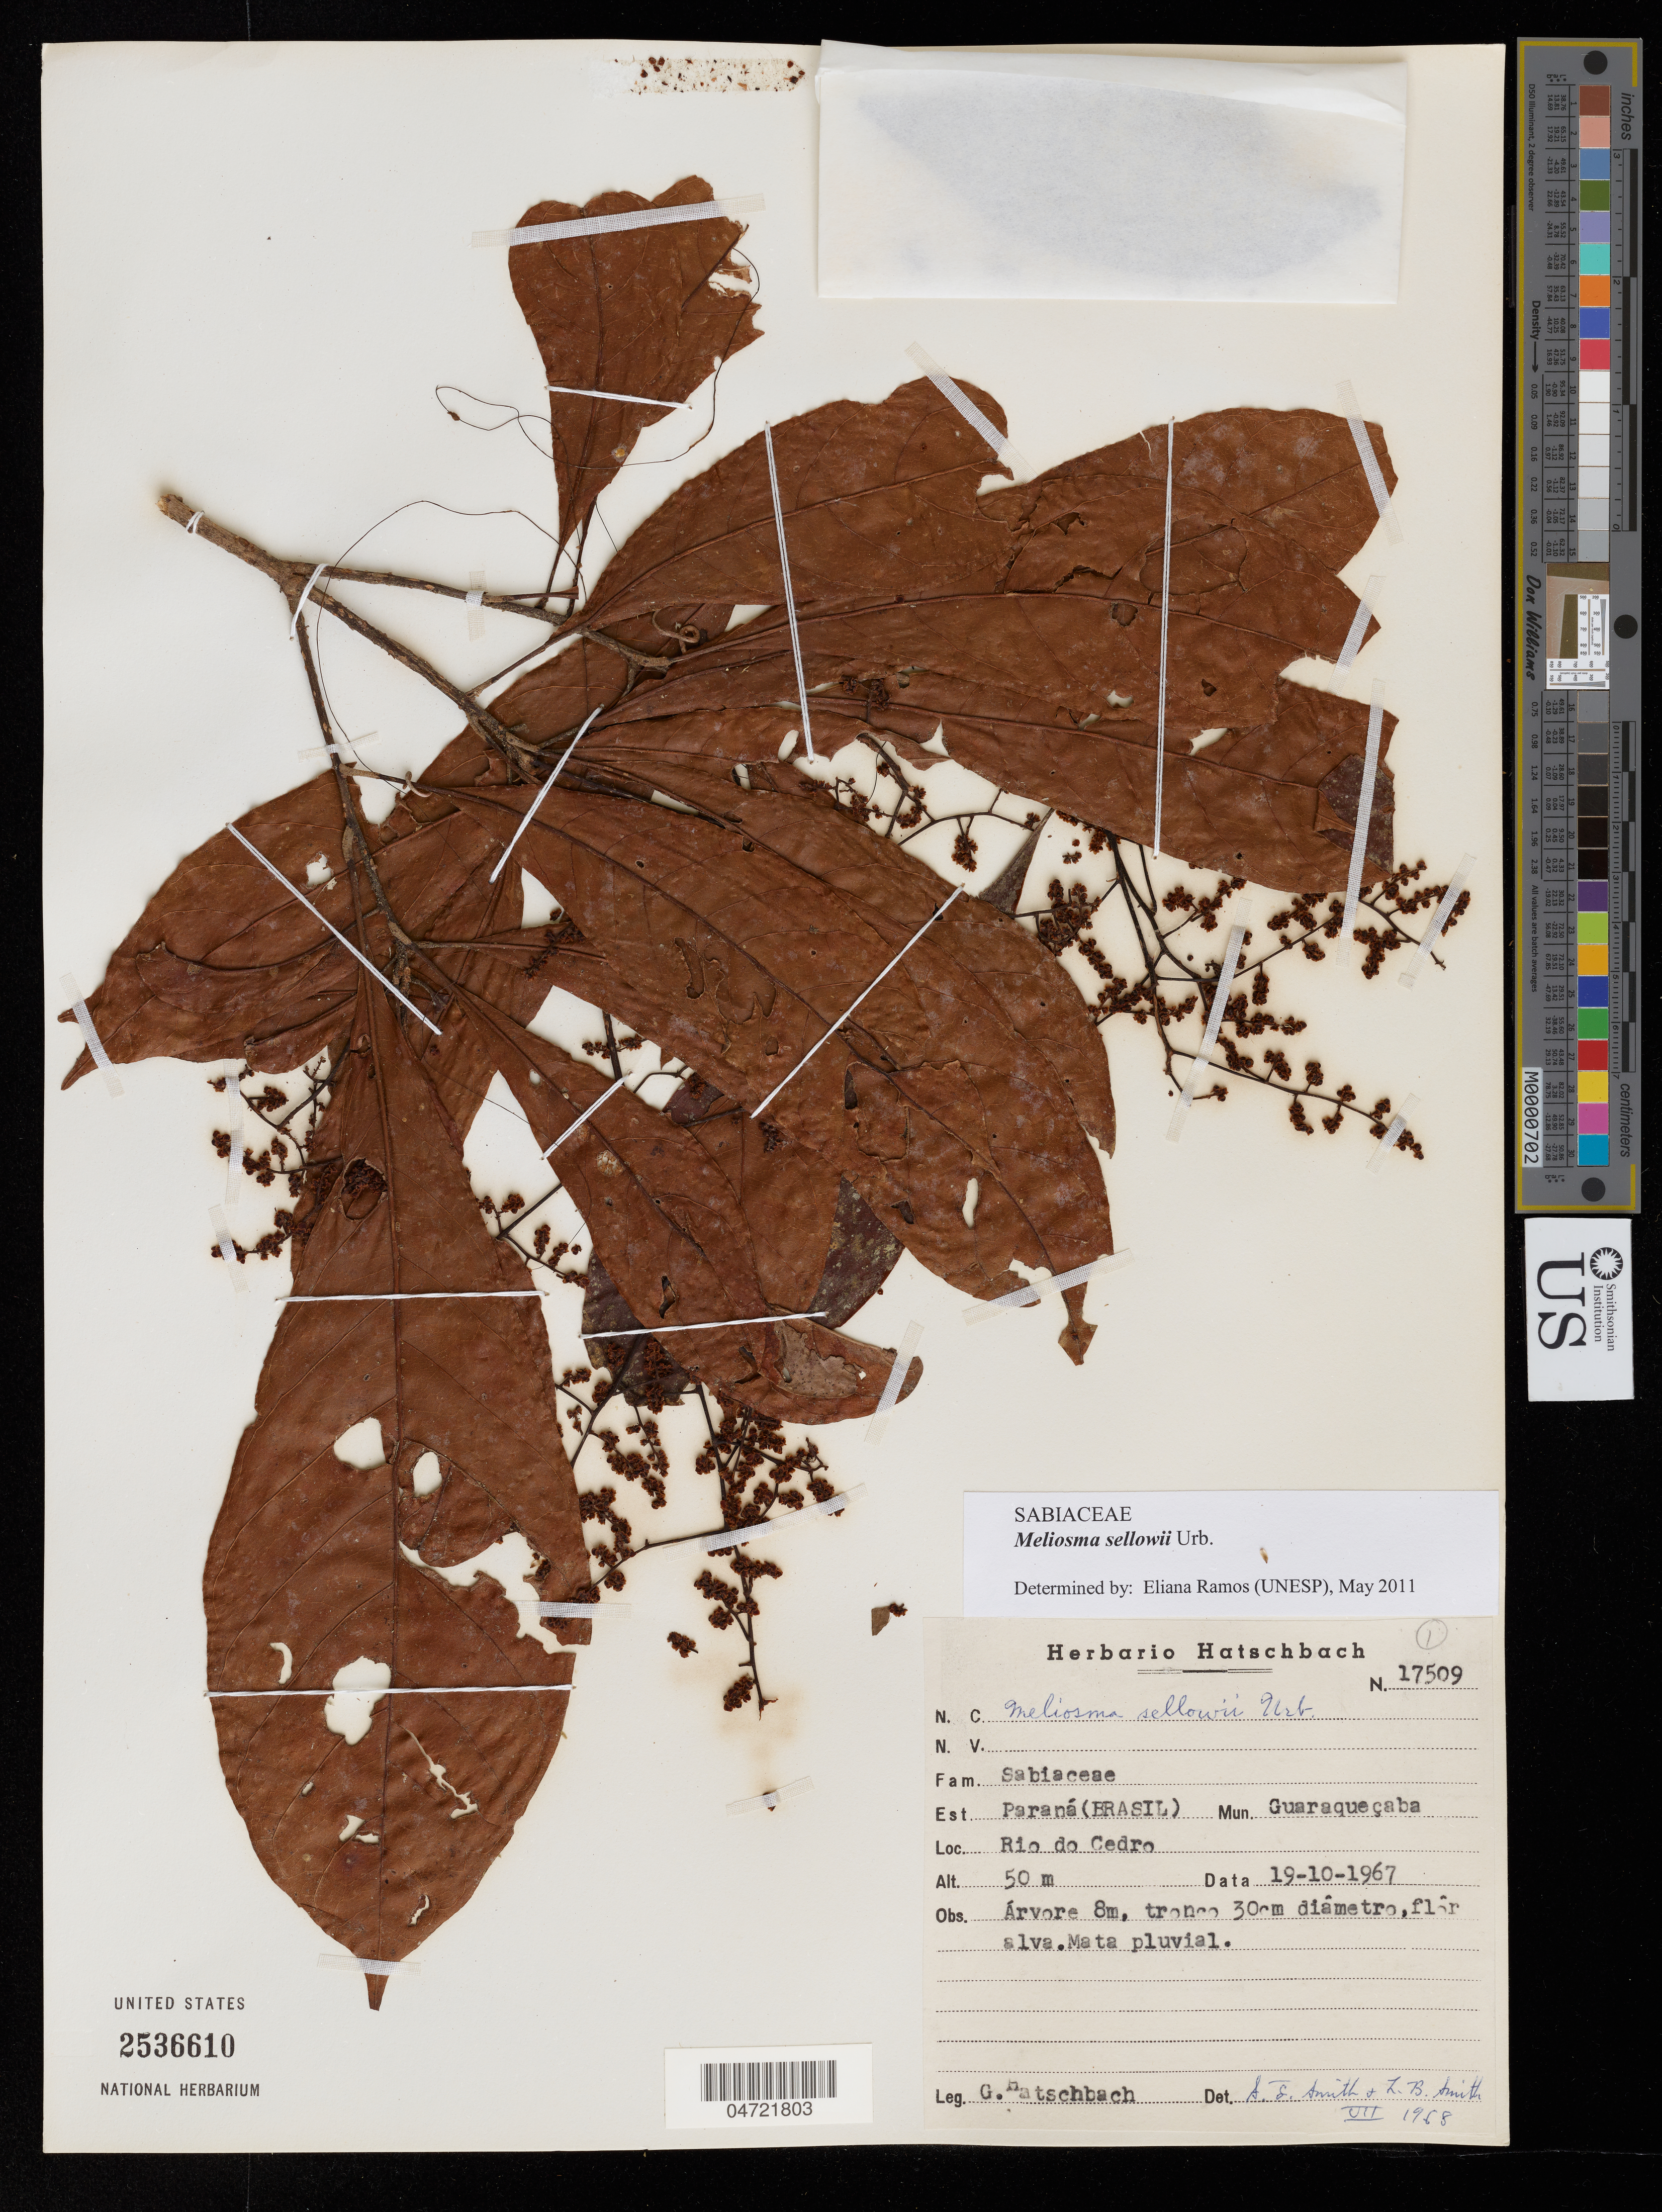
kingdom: Plantae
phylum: Tracheophyta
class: Liliopsida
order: Alismatales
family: Araceae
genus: Anthurium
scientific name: Anthurium consimile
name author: Schott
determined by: Croat, Thomas B., Missouri Botanical Garden (MO)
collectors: E. P. Killip & A. C. Smith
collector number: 24071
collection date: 1929-05-29/1929-06-04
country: Peru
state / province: Junín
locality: La Merced.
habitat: Wooded valley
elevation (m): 700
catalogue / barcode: US 1358562